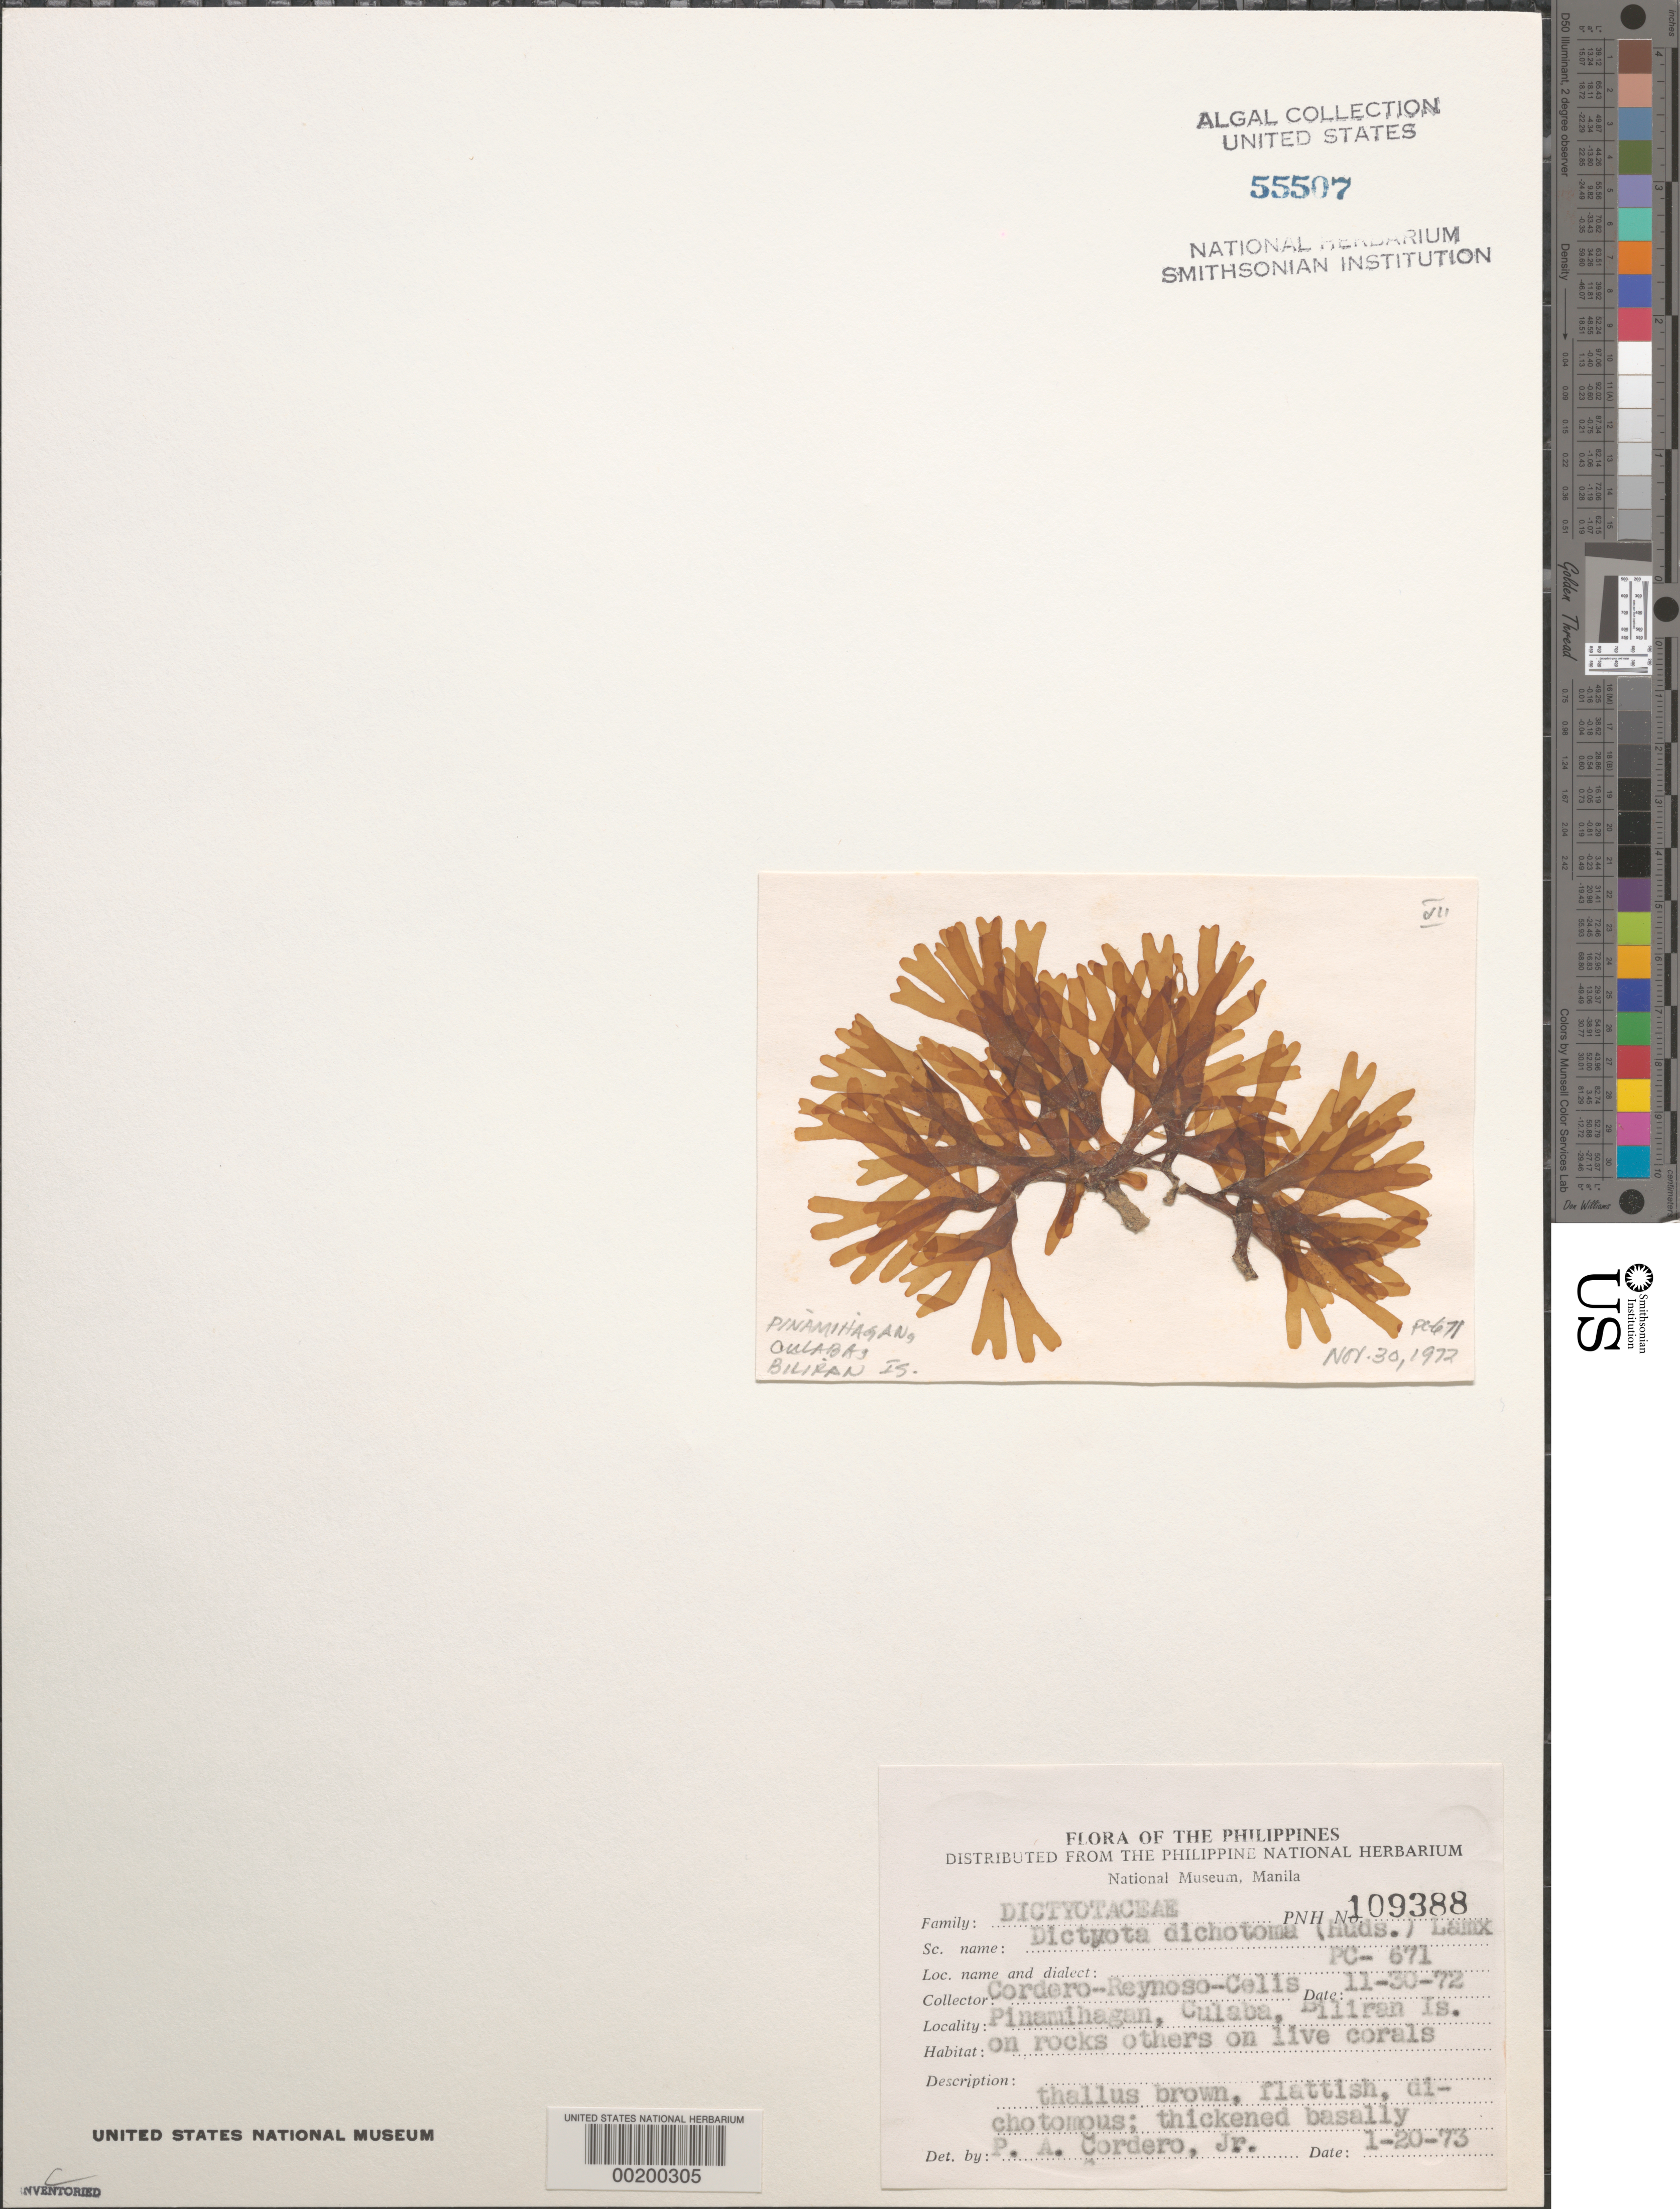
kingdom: Chromista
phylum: Ochrophyta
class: Phaeophyceae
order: Dictyotales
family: Dictyotaceae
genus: Dictyota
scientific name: Dictyota dichotoma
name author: (Huds.) J.V.Lamouroux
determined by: Cordero, P. A., Jr.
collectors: P. A. Cordero, E. Reynoso & M. Celis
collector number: Pc-671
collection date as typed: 30 Nov 1972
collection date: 1972-11-30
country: Philippines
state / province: Eastern Visayas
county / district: Leyte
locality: Pinamihagan, culaba, biliran island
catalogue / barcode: US 55507